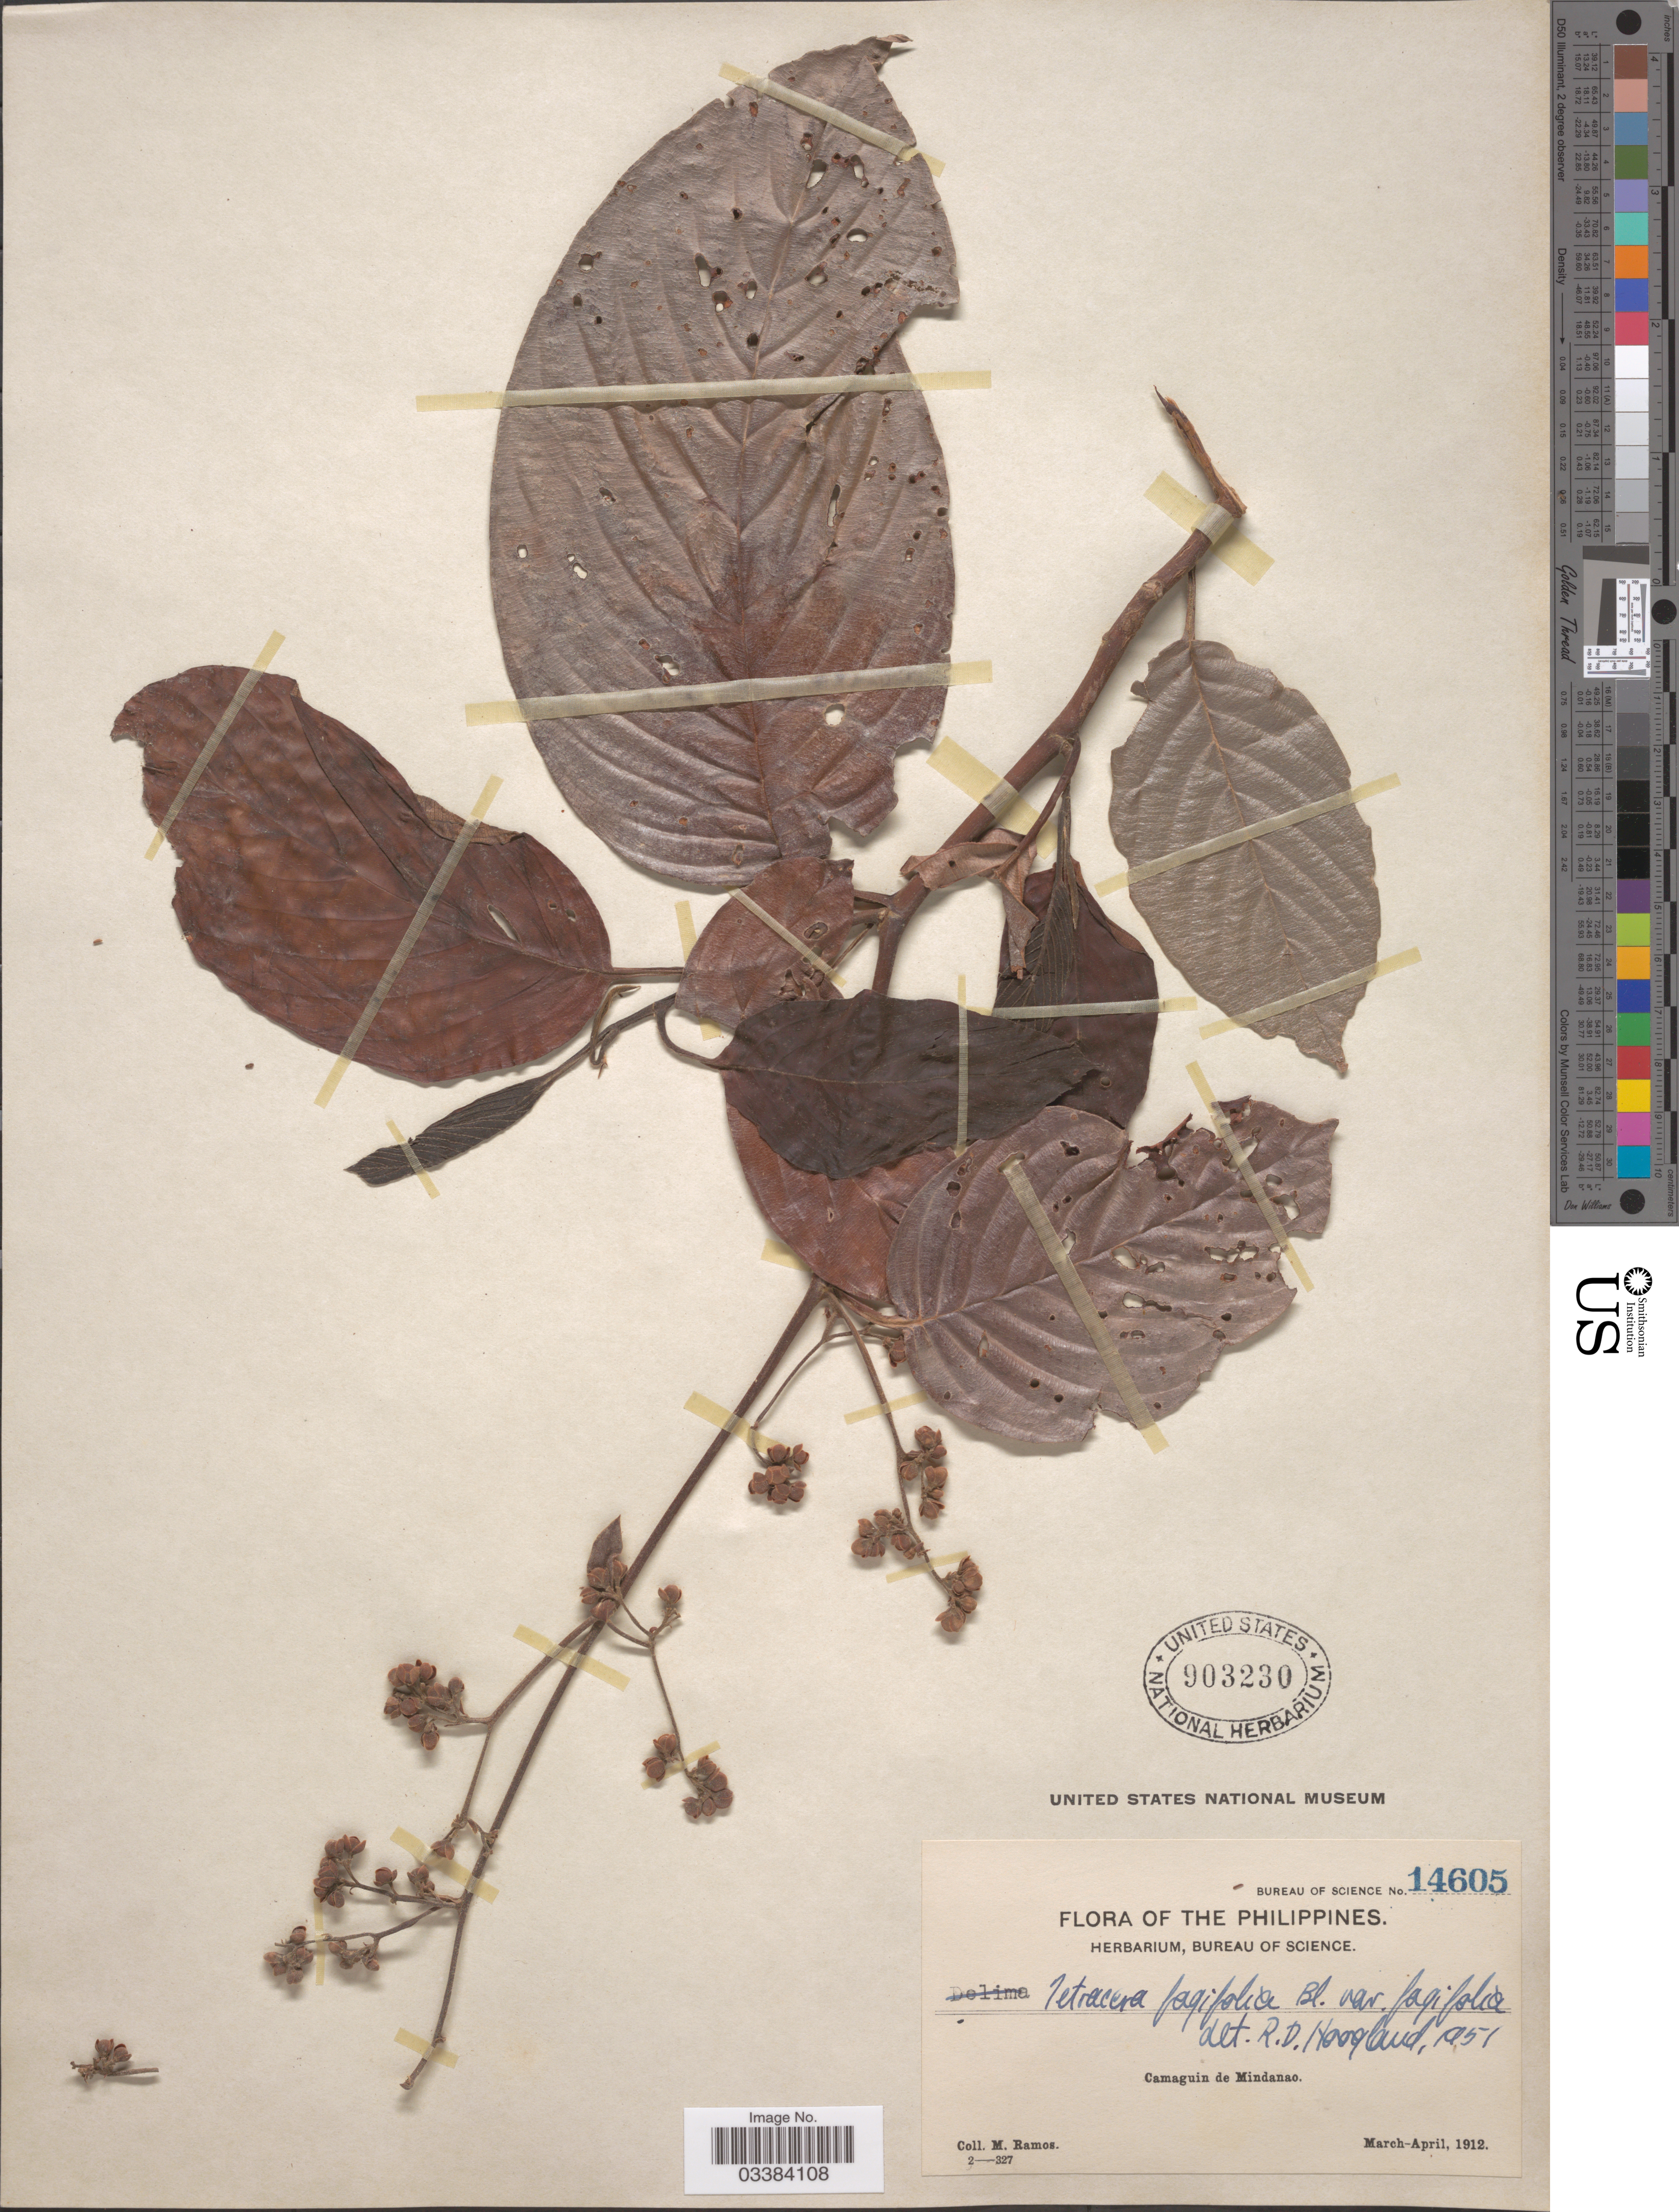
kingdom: Plantae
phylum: Tracheophyta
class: Magnoliopsida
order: Dilleniales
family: Dilleniaceae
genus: Tetracera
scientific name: Tetracera fagifolia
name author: Blume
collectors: M. Ramos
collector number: Bureau of Science 14605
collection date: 1912-03/1912-04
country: Philippines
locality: Camaguin de Mindanao.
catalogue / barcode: US 903230